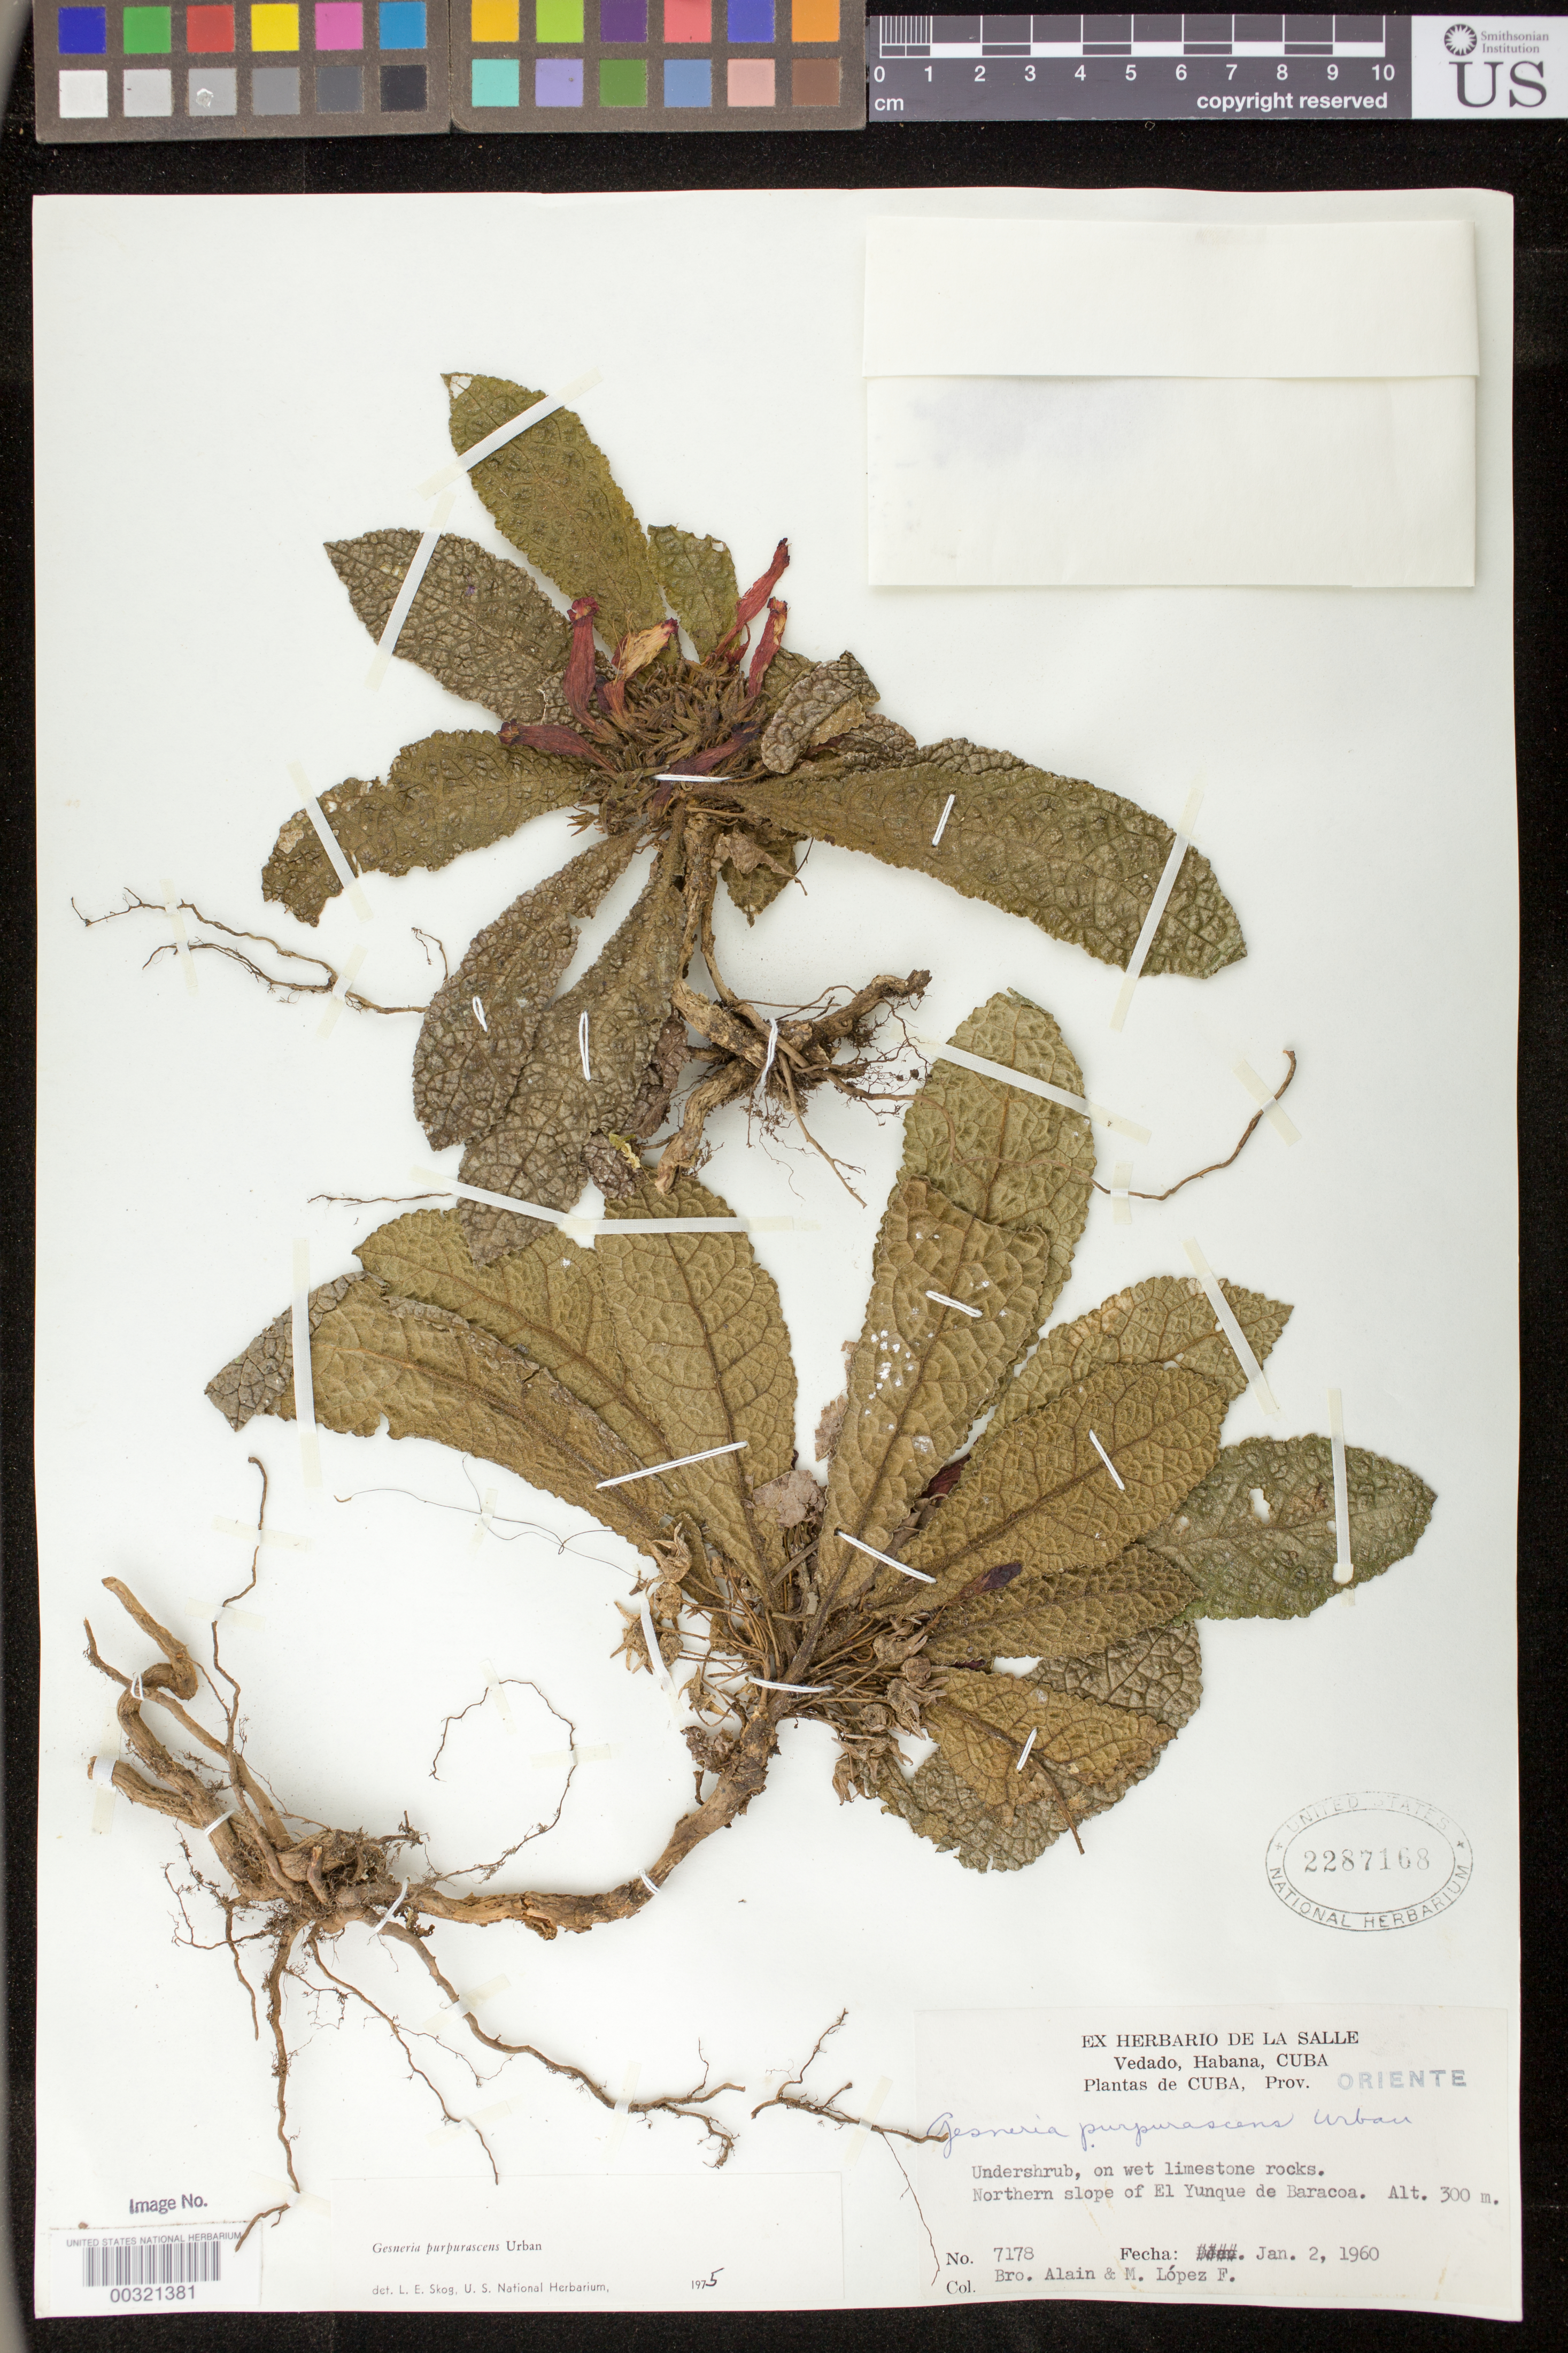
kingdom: Plantae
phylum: Tracheophyta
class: Magnoliopsida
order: Lamiales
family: Gesneriaceae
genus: Gesneria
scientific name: Gesneria purpurascens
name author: Urb.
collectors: A. H. Liogier & M. Lopéz-F.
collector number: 7178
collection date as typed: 02 Jan 1960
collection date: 1960-01-02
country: Cuba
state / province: Oriente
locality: Northern slope of El Yunque de Baracoa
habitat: On wet limestone rocks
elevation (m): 300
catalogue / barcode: US 2287168